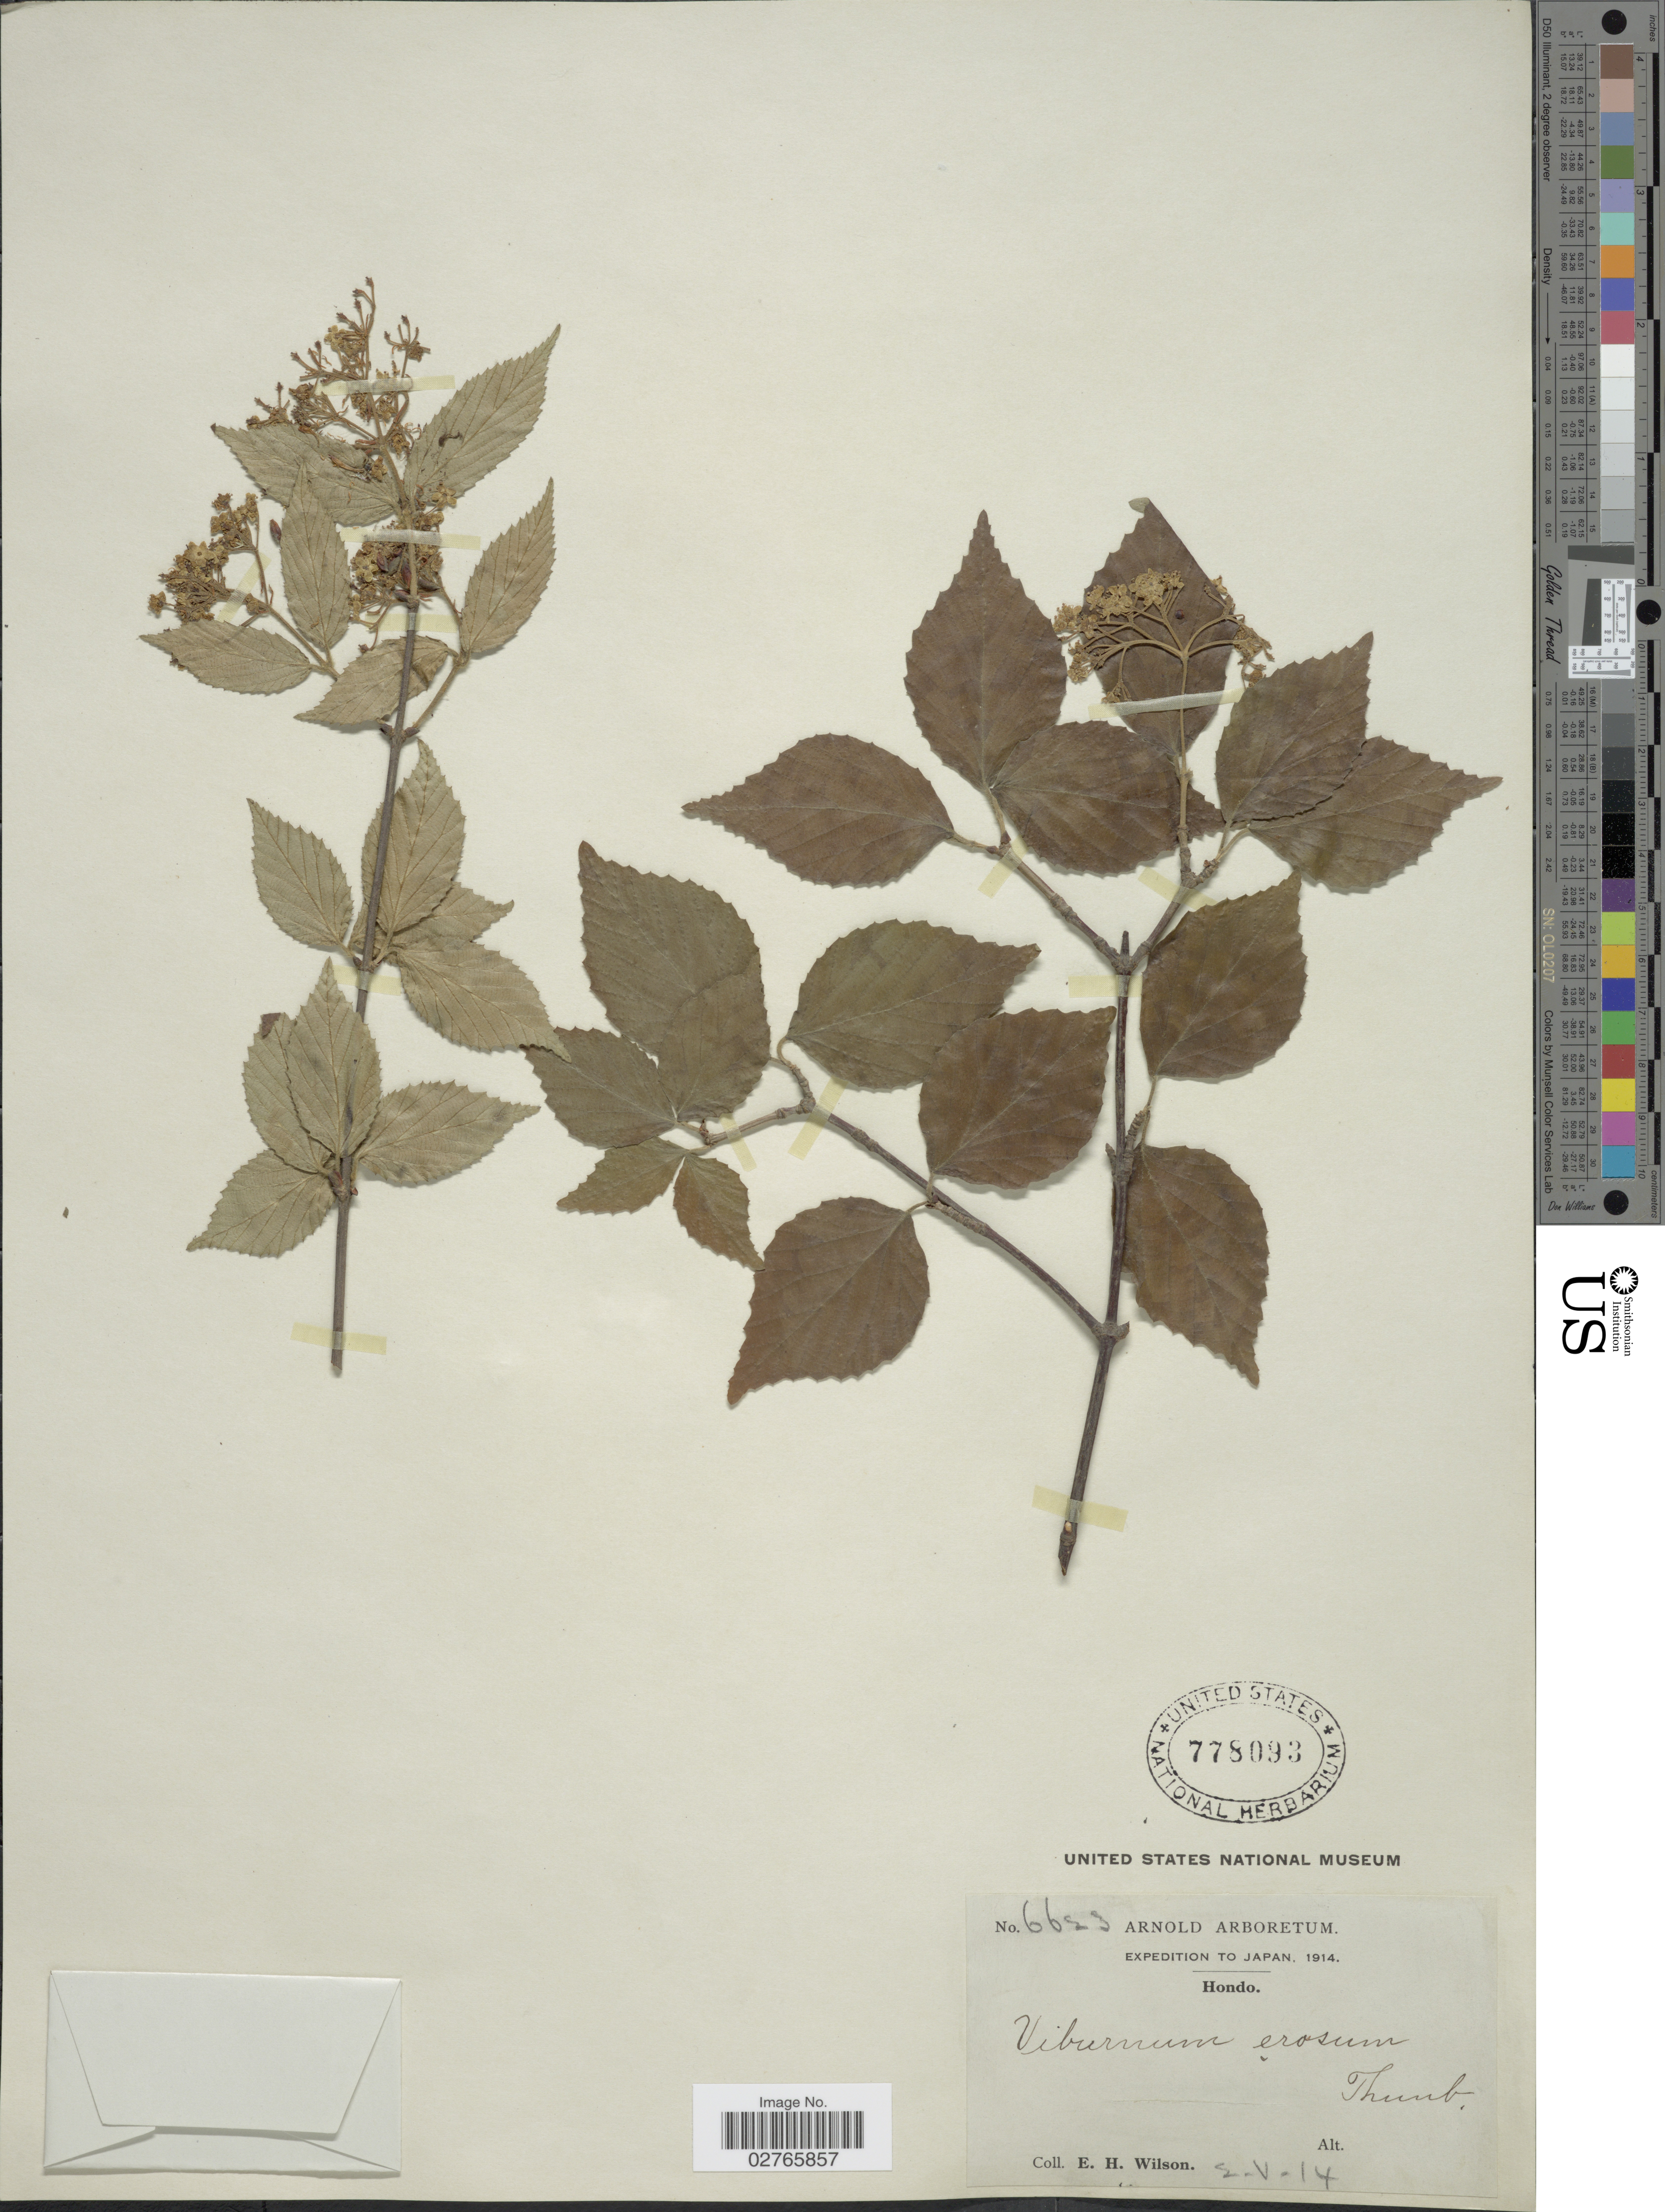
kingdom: Plantae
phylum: Tracheophyta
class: Magnoliopsida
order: Dipsacales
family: Viburnaceae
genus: Viburnum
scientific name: Viburnum erosum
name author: Thunb.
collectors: E. Wilson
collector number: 6623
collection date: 1914-05-02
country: Japan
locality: Hondo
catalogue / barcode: US 778093